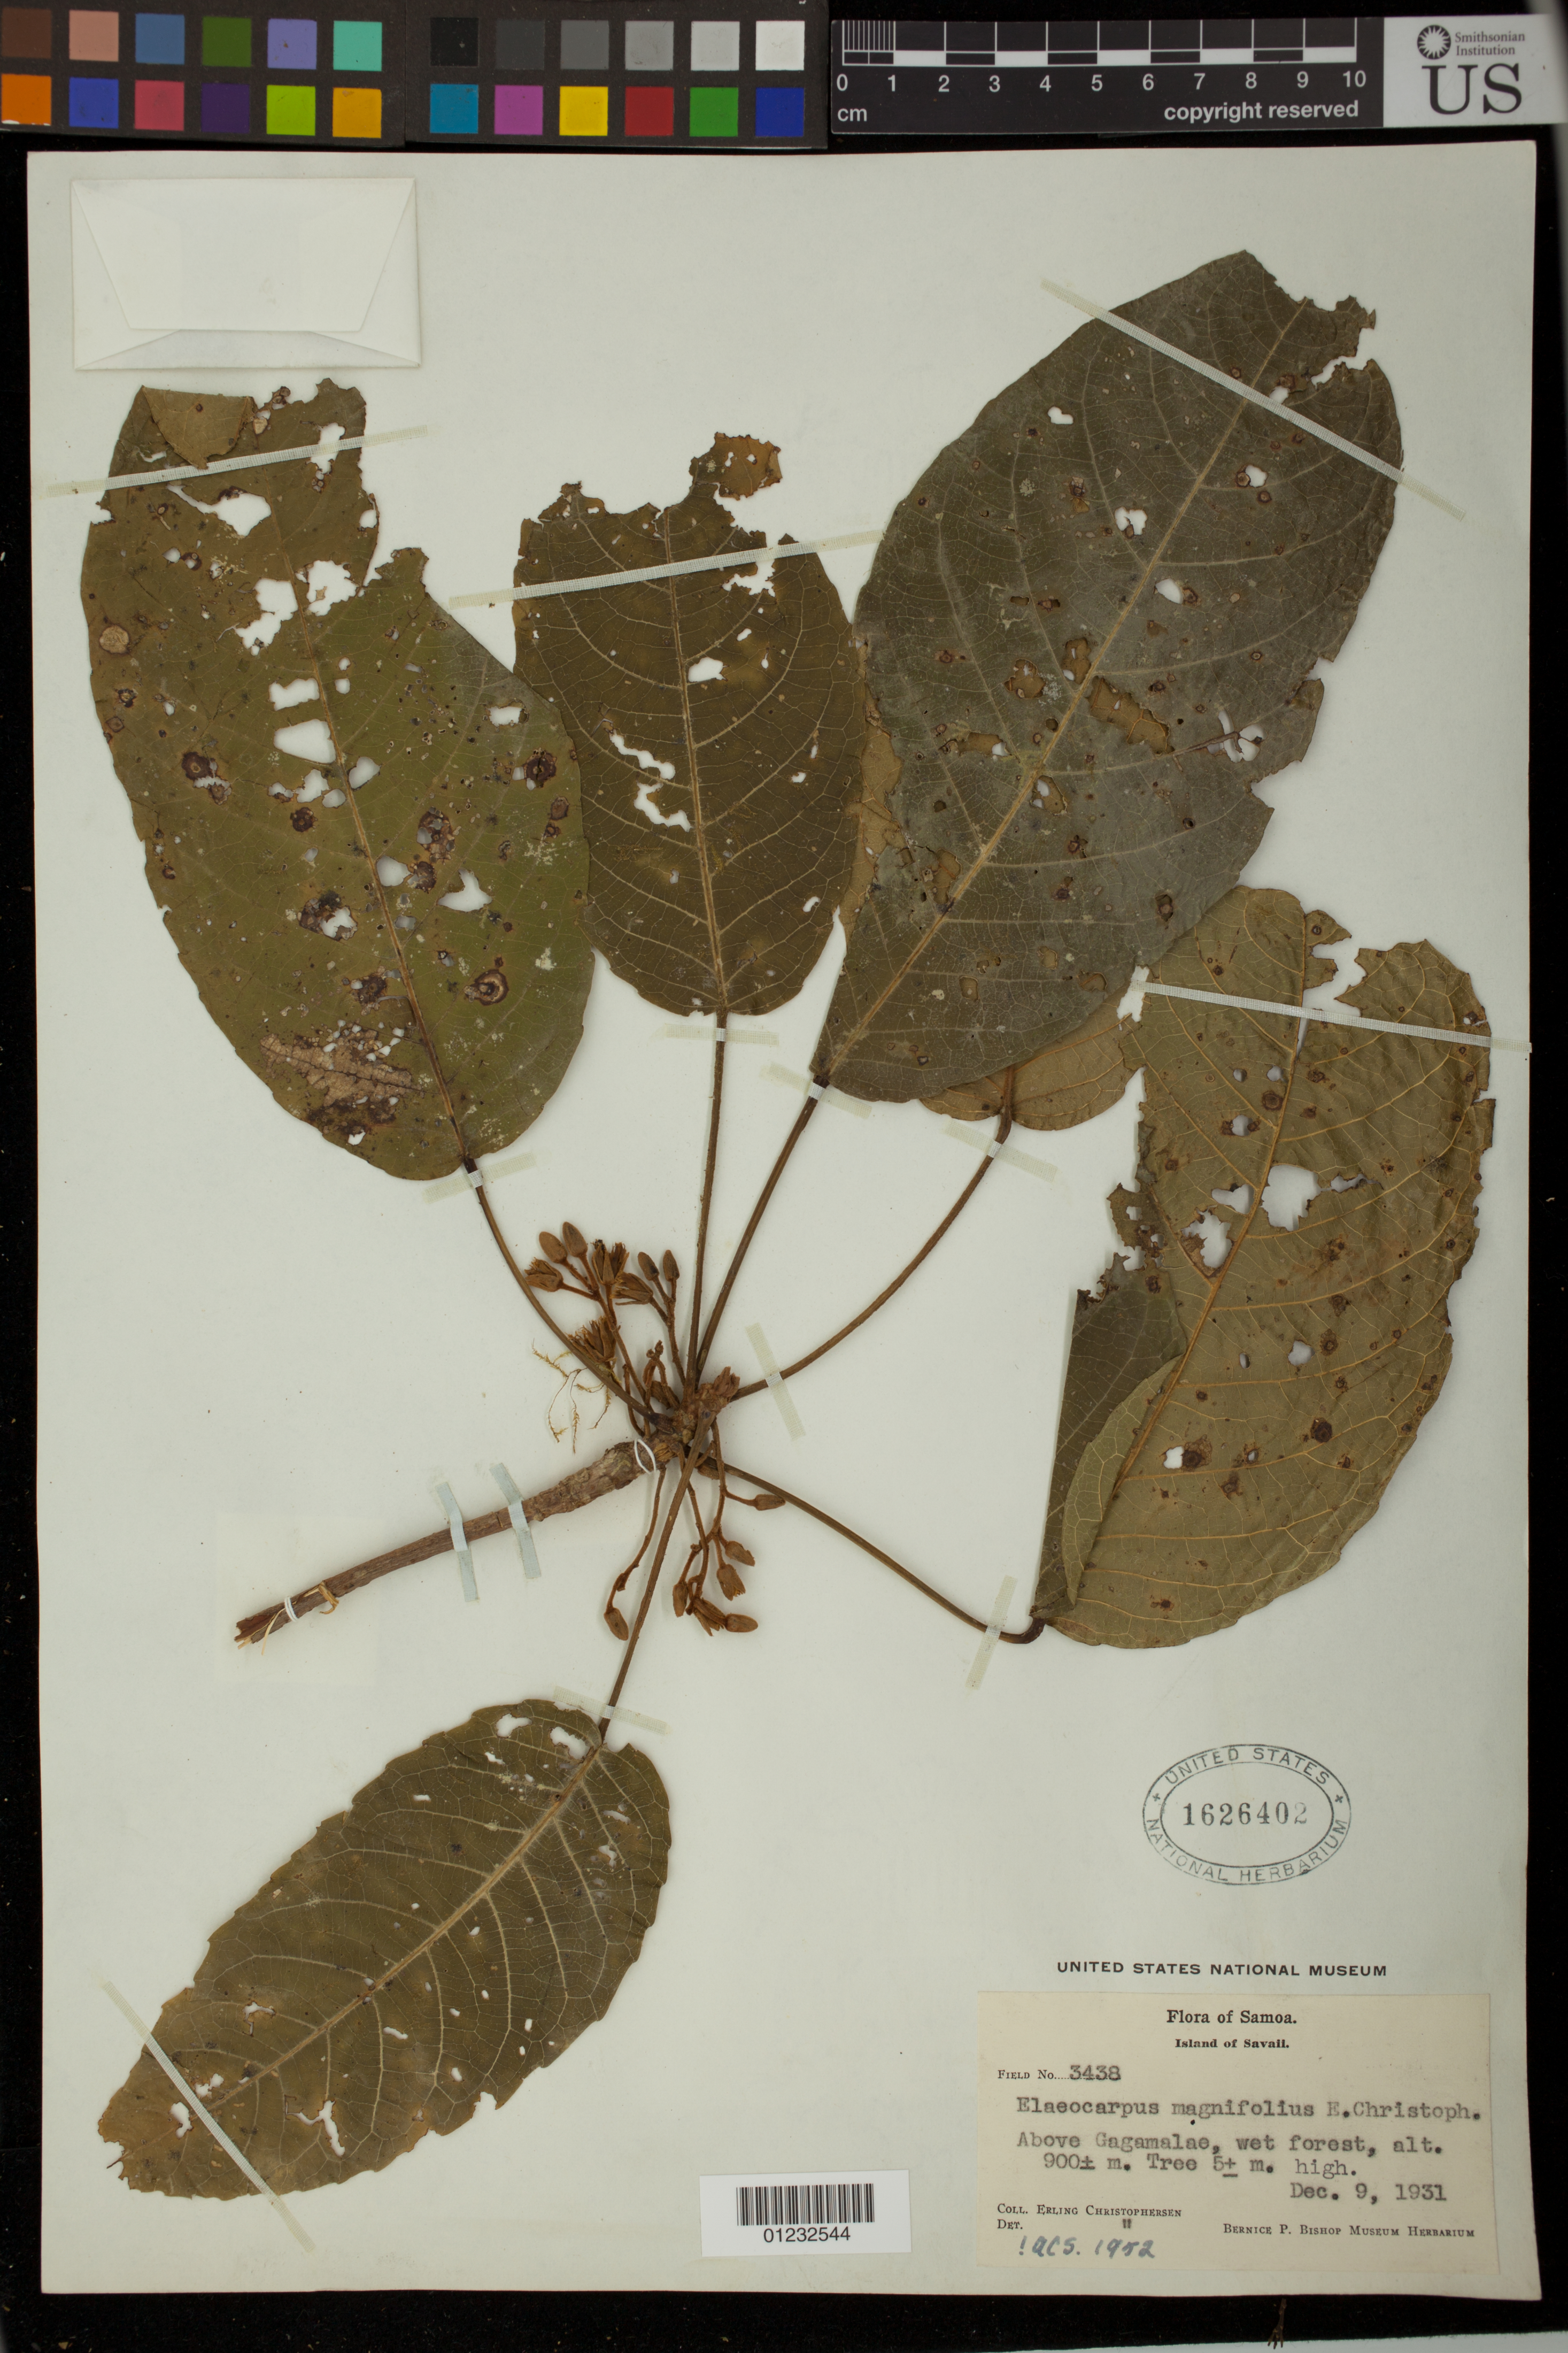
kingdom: Plantae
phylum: Tracheophyta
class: Magnoliopsida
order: Oxalidales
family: Elaeocarpaceae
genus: Elaeocarpus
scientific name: Elaeocarpus magnifolius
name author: Christoph.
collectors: E. Christophersen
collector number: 3438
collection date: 1931-12-09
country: Samoa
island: Savai'i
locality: Above Gagamalae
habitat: Wet forest.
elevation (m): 900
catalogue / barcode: US 1626402